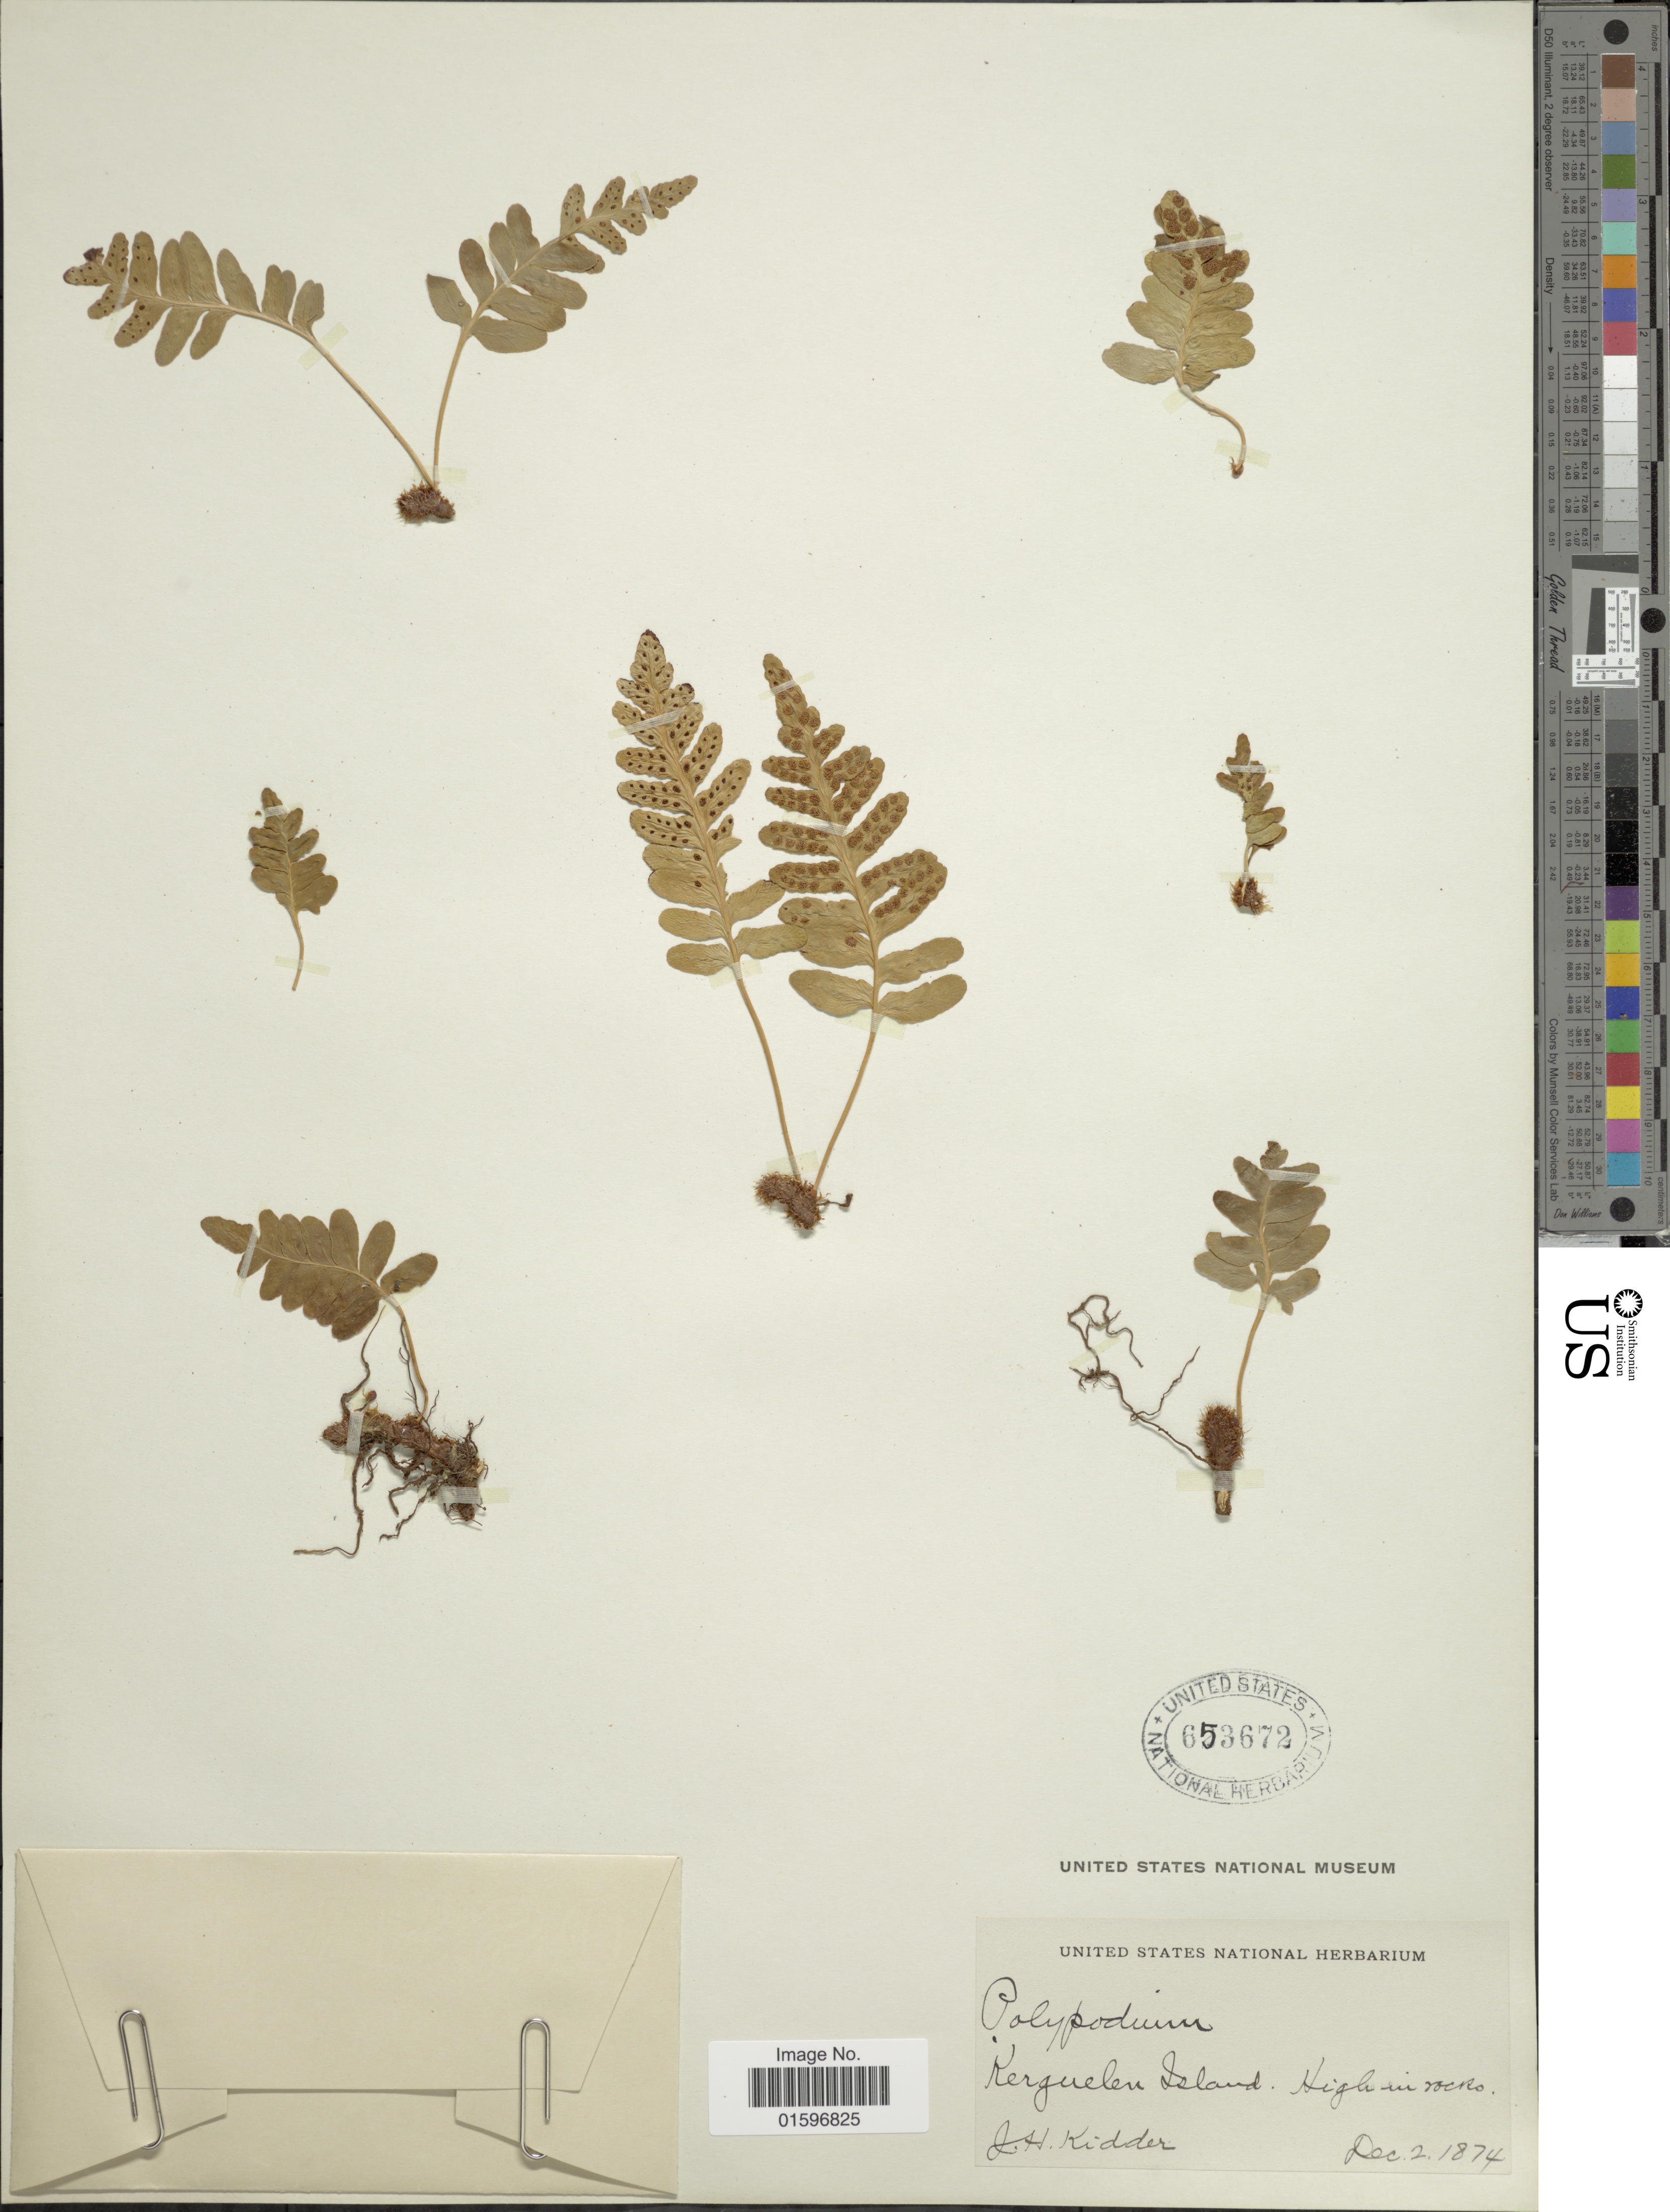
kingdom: Plantae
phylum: Tracheophyta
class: Polypodiopsida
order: Polypodiales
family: Polypodiaceae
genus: Polypodium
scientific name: Polypodium vulgare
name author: L.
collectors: J. Kidder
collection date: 1874-12-02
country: French Southern Territories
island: Kerguelen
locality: Kerguelen Island, High in rocks [interpreted]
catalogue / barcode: US 653672